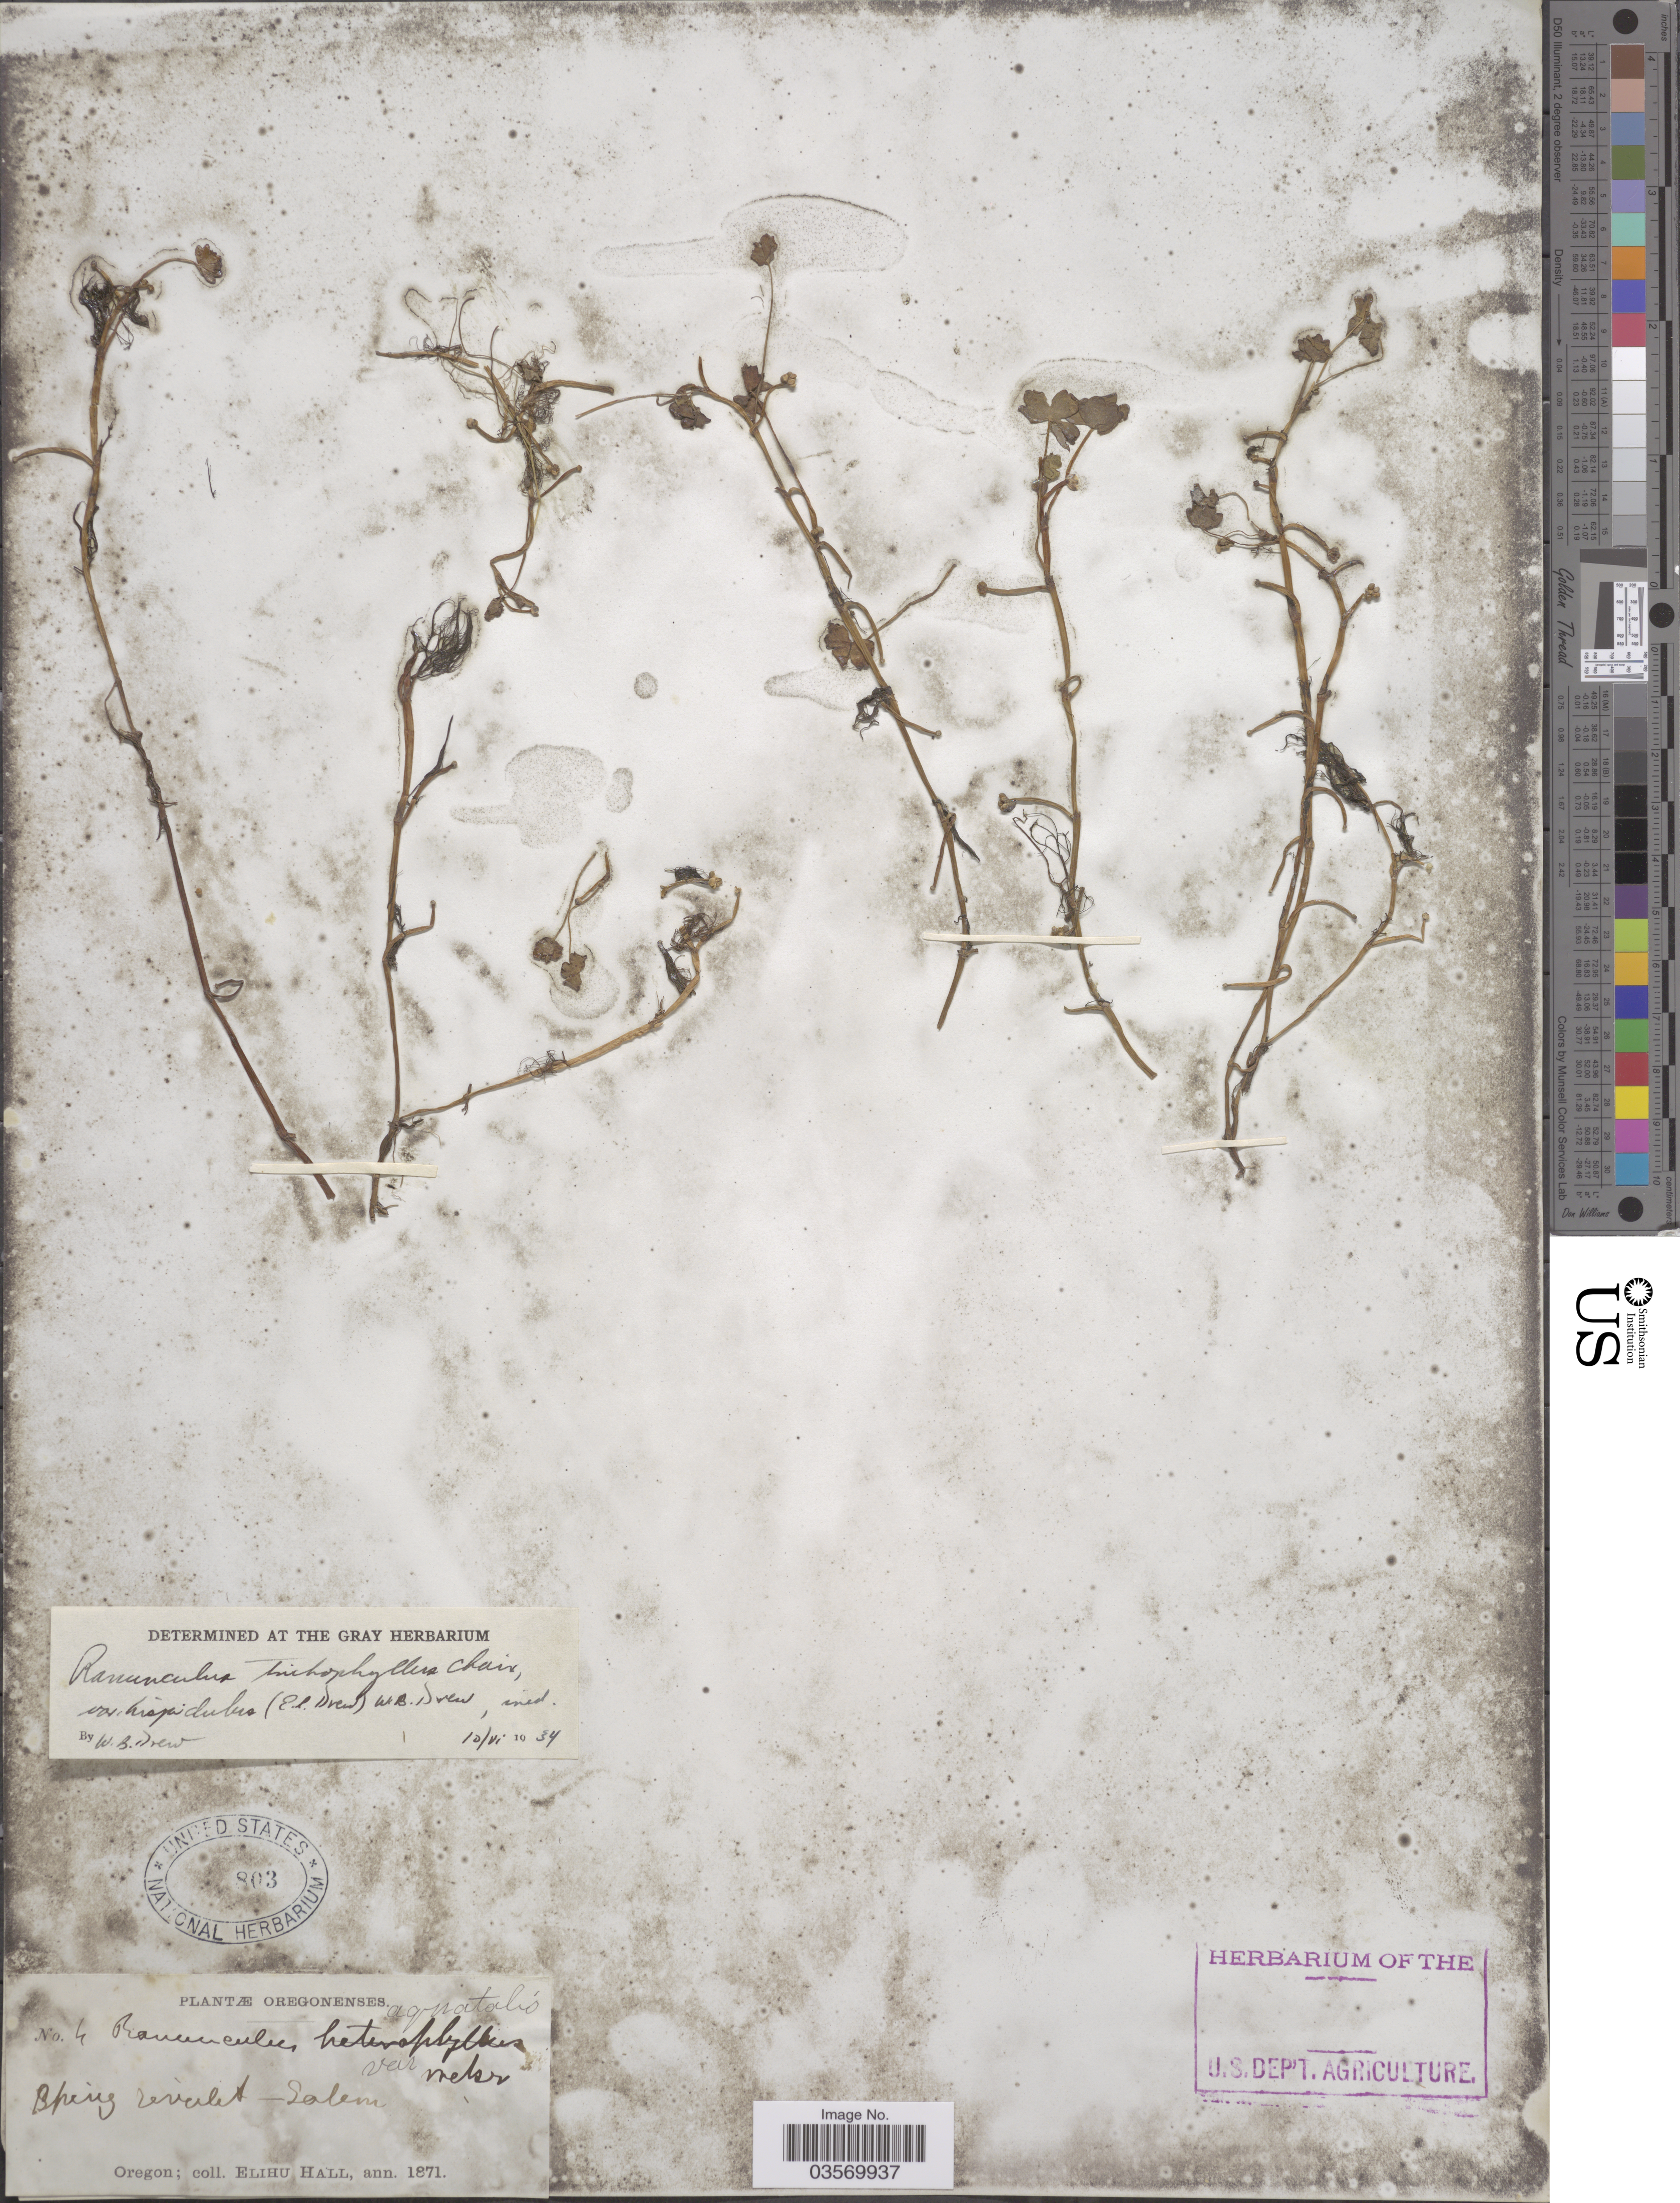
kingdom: Plantae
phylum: Tracheophyta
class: Magnoliopsida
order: Ranunculales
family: Ranunculaceae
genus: Ranunculus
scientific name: Ranunculus mongolicus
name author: (Krylov) Serg.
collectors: E. Hall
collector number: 4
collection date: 1871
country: United States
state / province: Oregon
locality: Spring rivulet - Salem.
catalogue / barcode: US 803